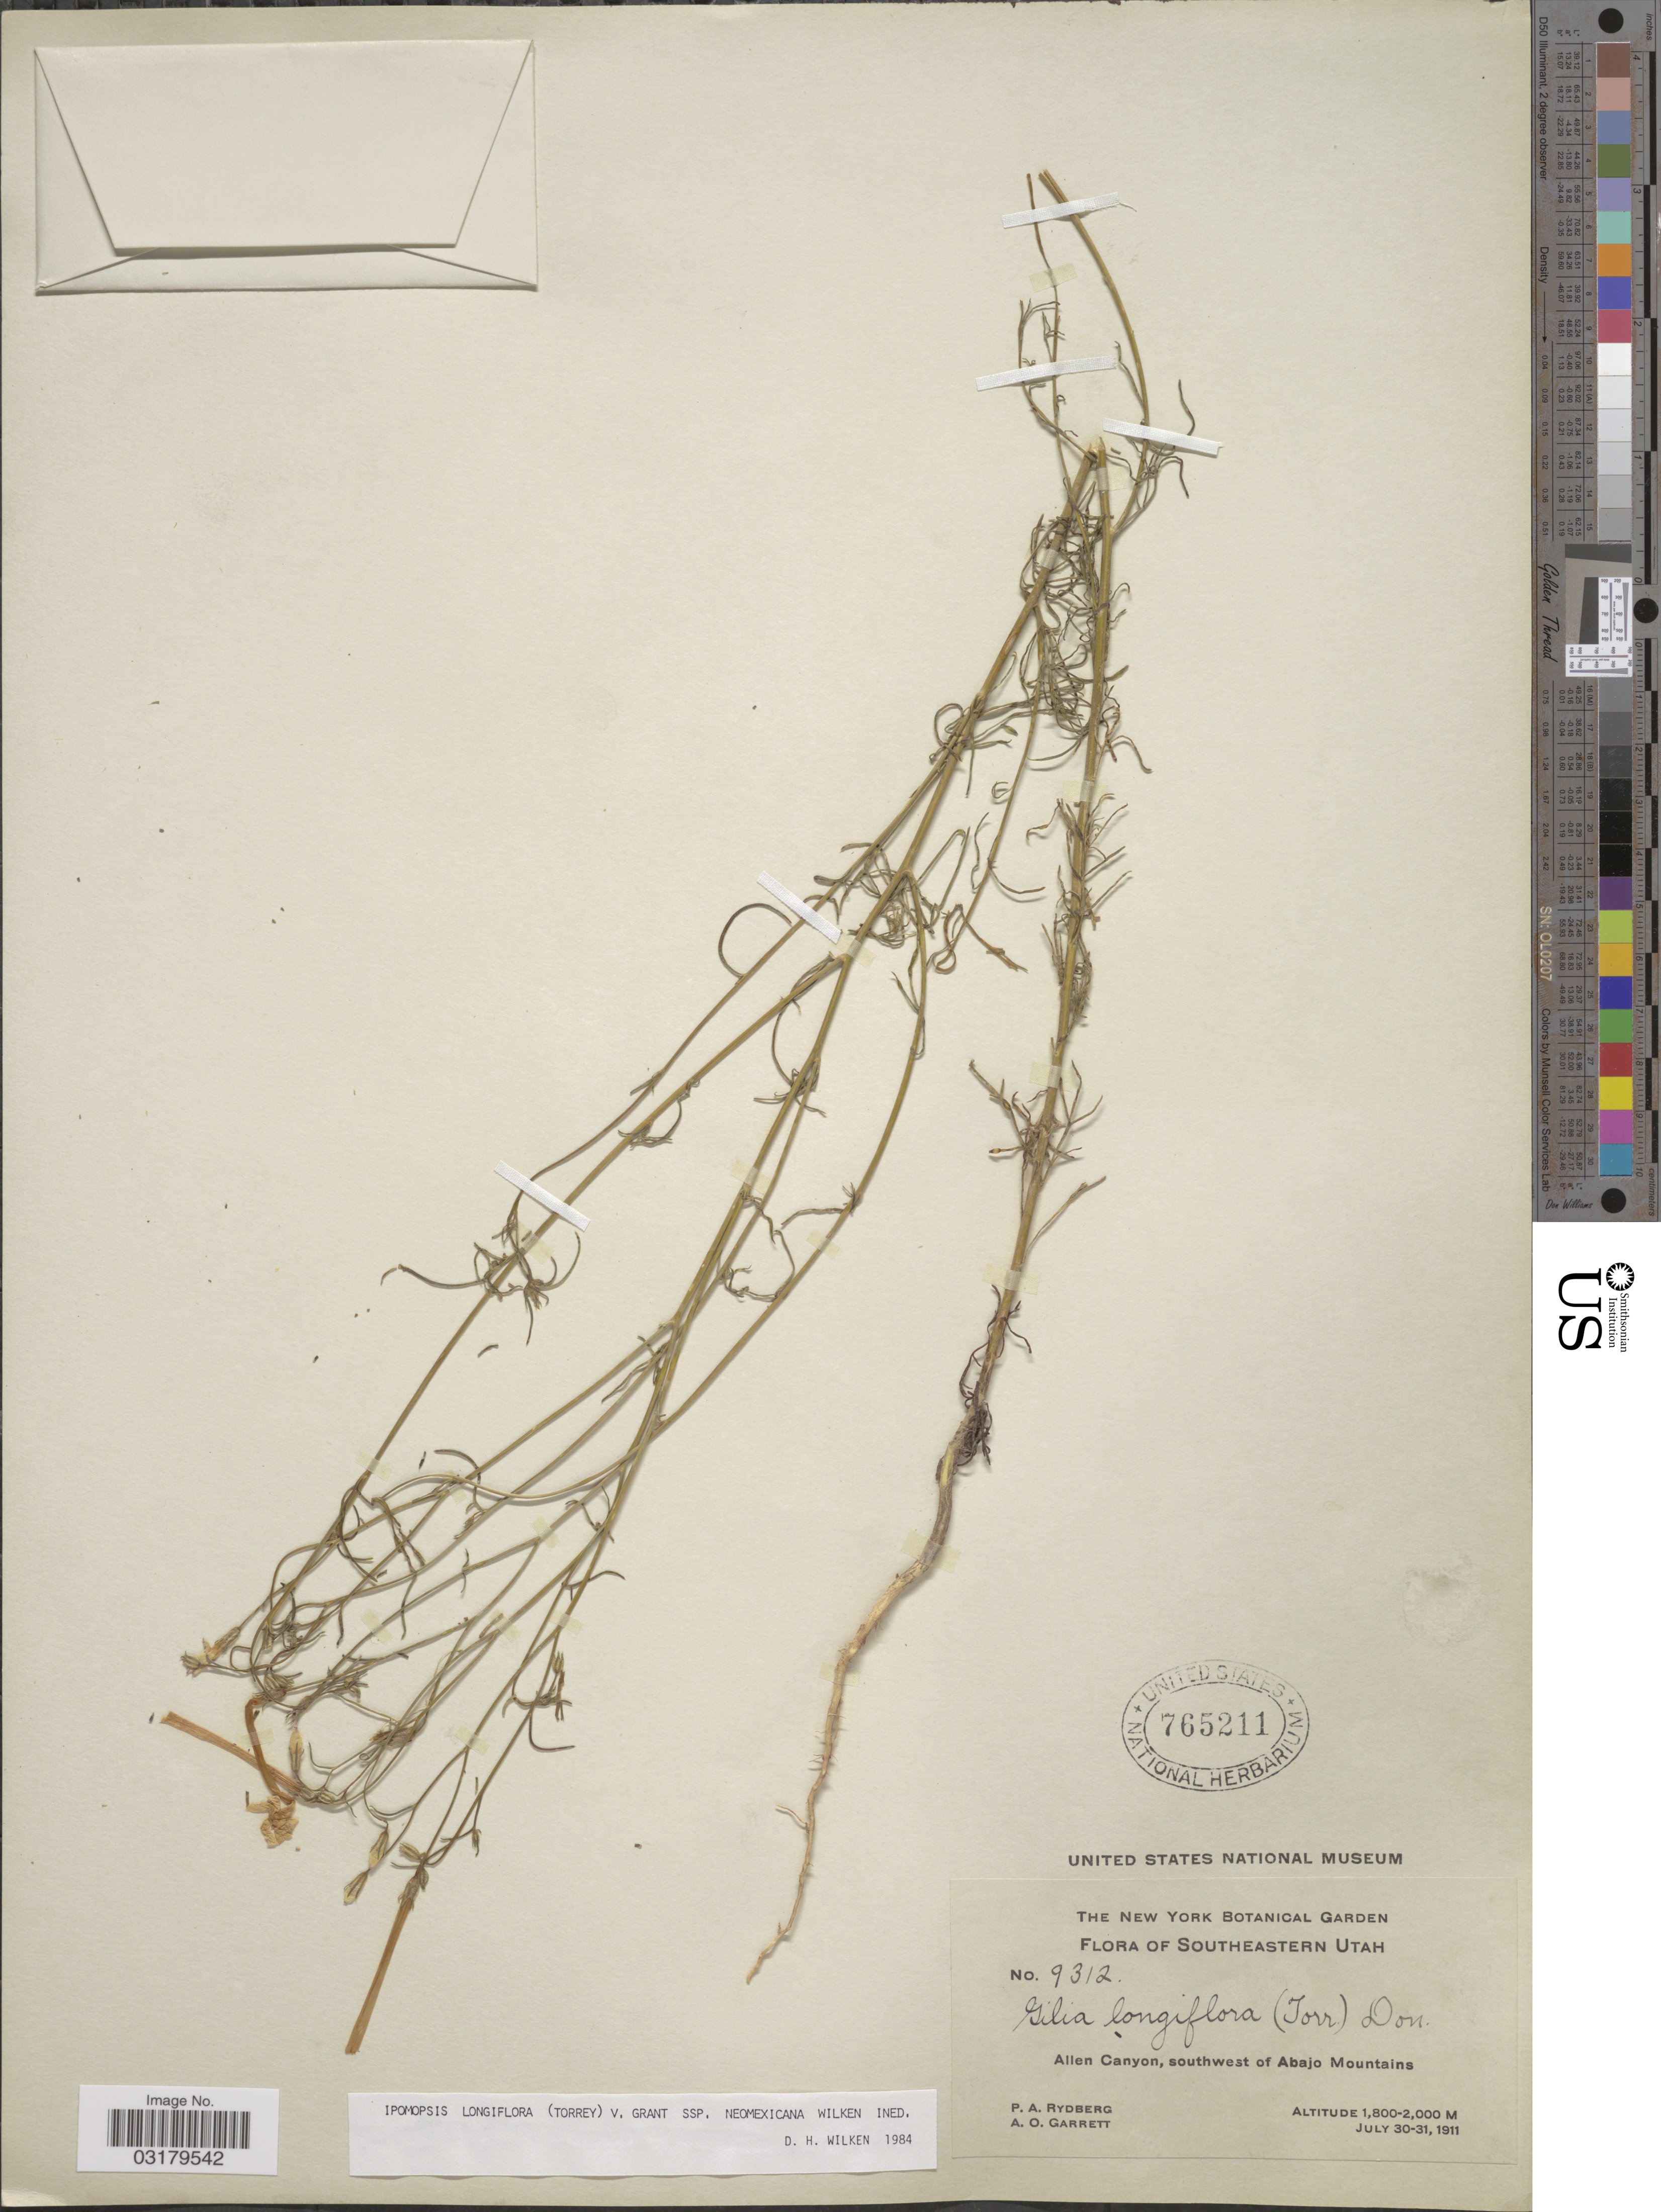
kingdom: Plantae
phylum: Tracheophyta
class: Magnoliopsida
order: Ericales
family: Polemoniaceae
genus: Ipomopsis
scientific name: Ipomopsis longiflora subsp. neomexicana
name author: (Torr.) V.E. Grant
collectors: P. A. Rydberg & A. O. Garrett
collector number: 9312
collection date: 1911-07-30/1911-07-31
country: United States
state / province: Utah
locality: Southeastern Utah. Allen Canyon, southwest of Abajo Mountains.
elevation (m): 1800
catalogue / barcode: US 765211